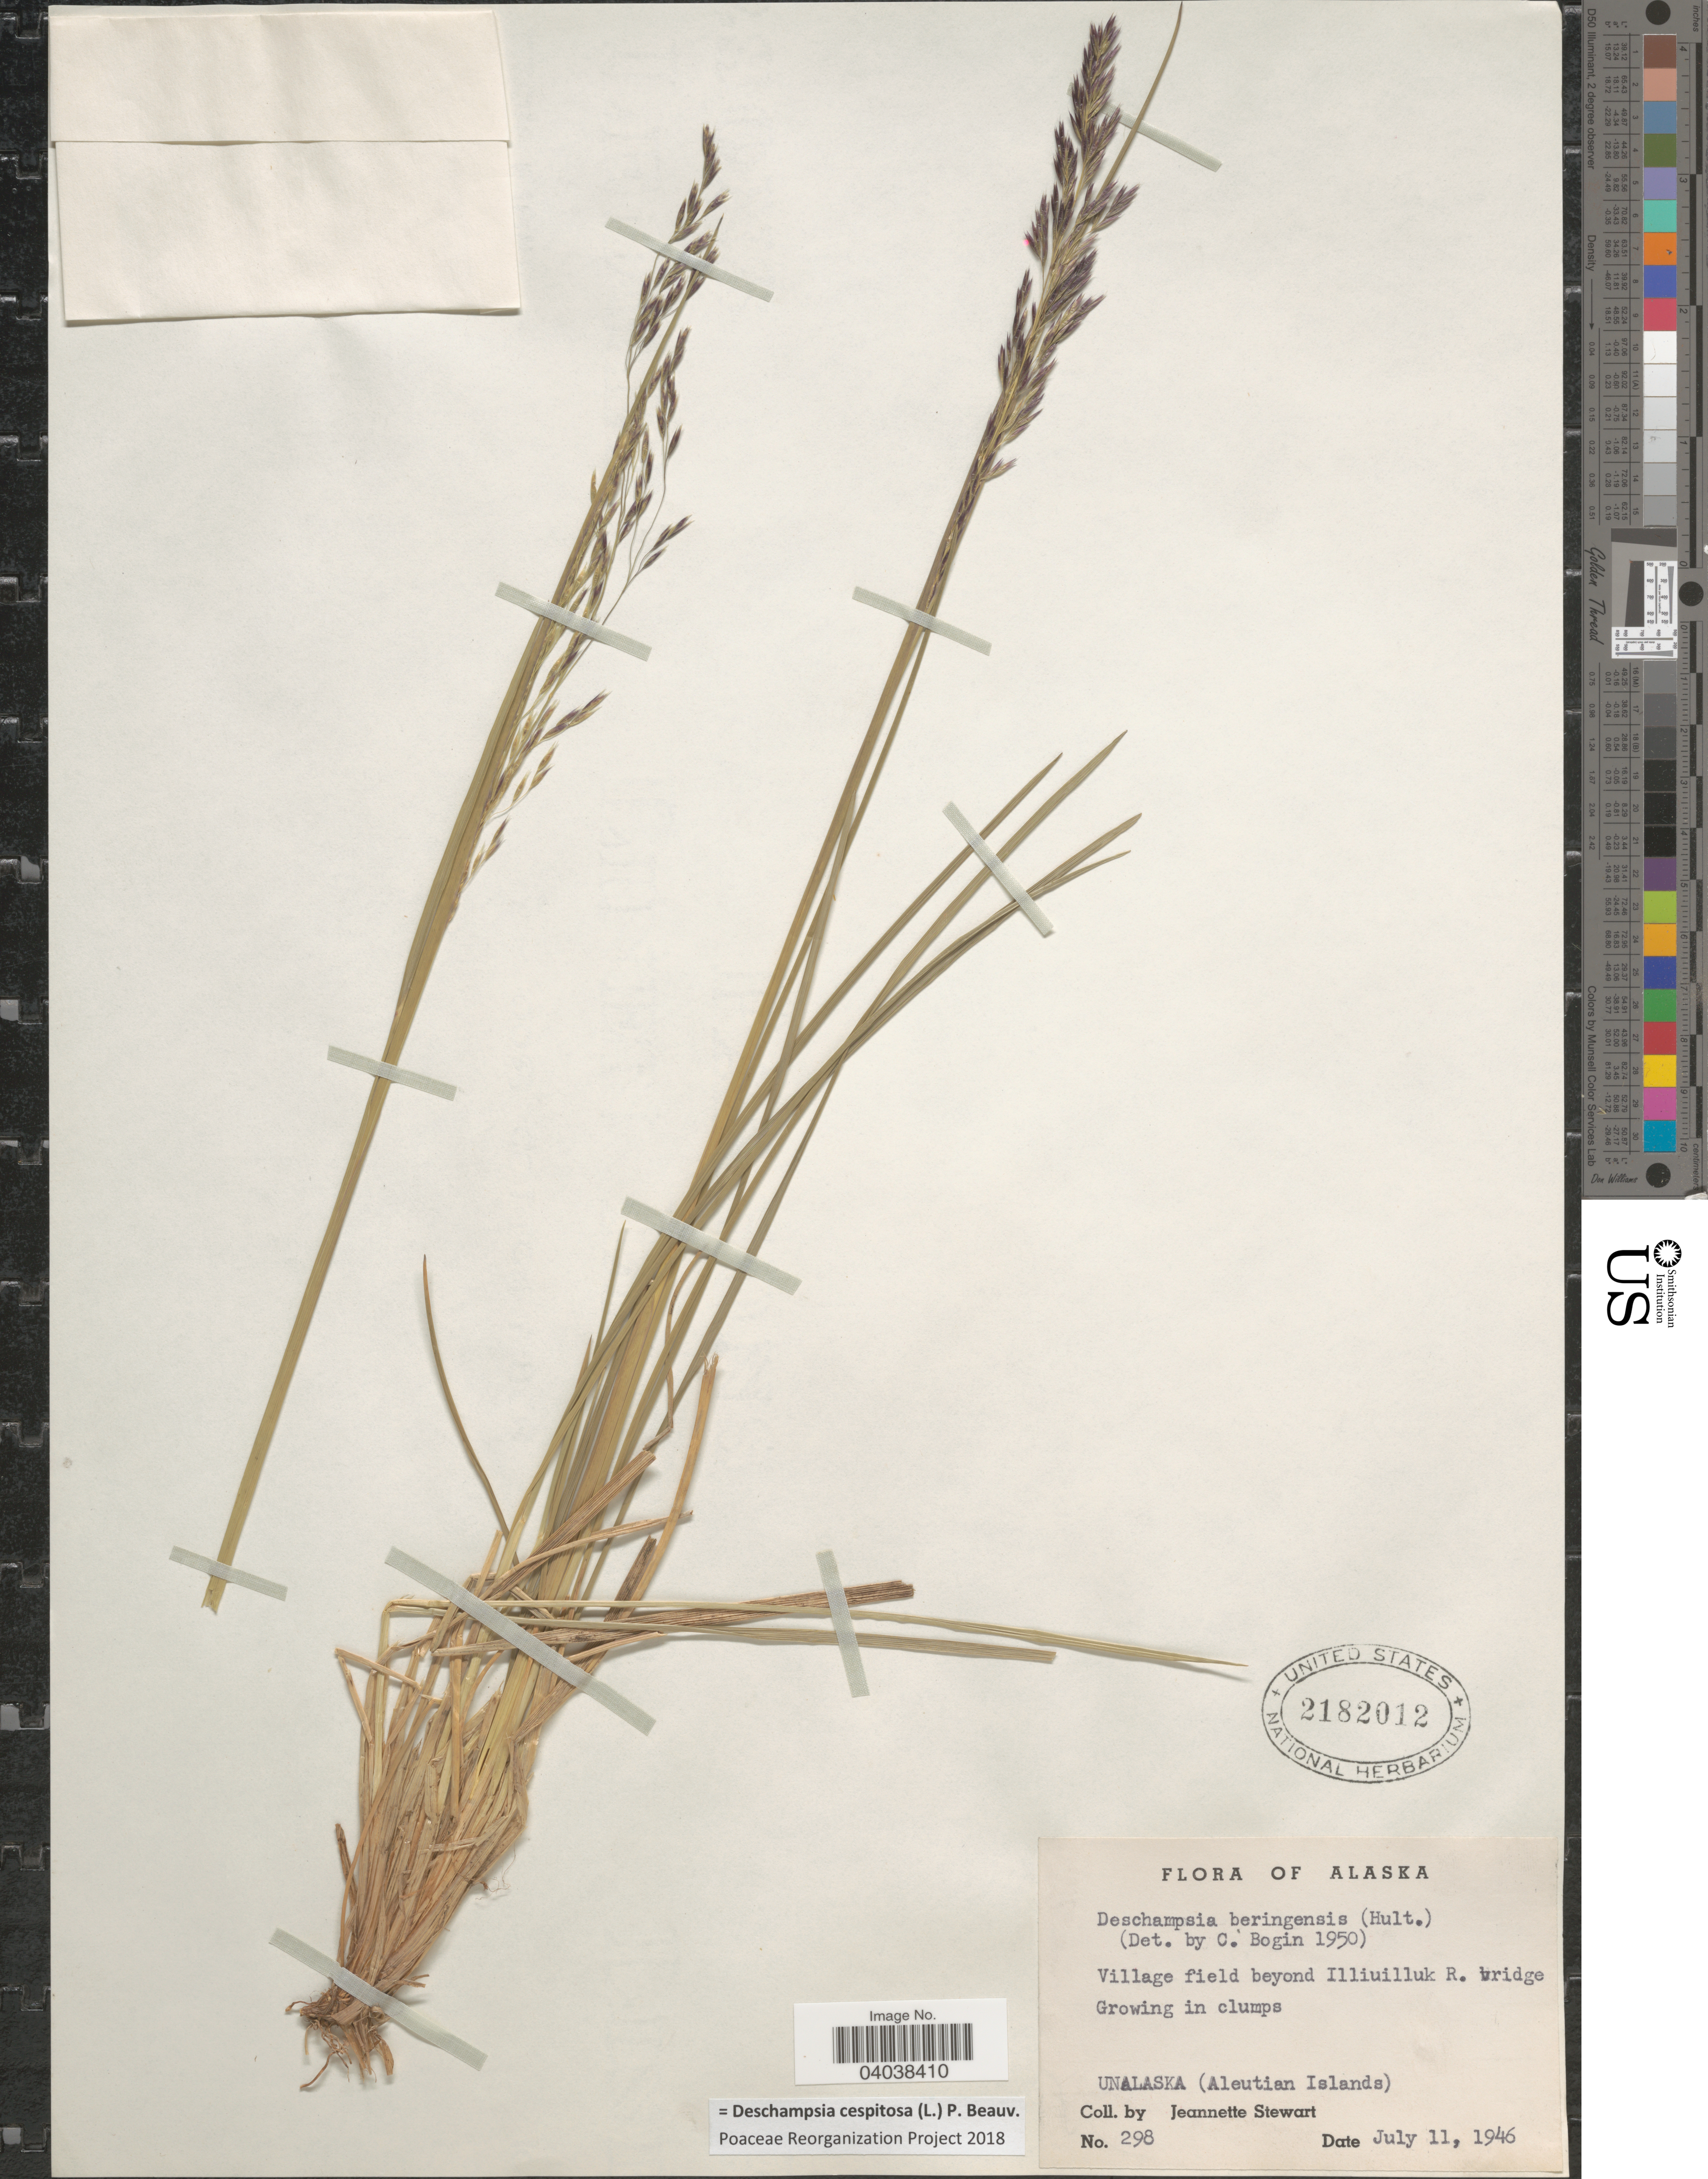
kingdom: Plantae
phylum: Tracheophyta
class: Liliopsida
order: Poales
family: Poaceae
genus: Deschampsia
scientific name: Deschampsia cespitosa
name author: (L.) P. Beauv.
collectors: J. Stewart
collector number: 298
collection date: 1946-07-11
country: United States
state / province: Alaska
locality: Village field beyond Illiulluk R. bridge. Unalaska (Aleutian Islands).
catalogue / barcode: US 2182012